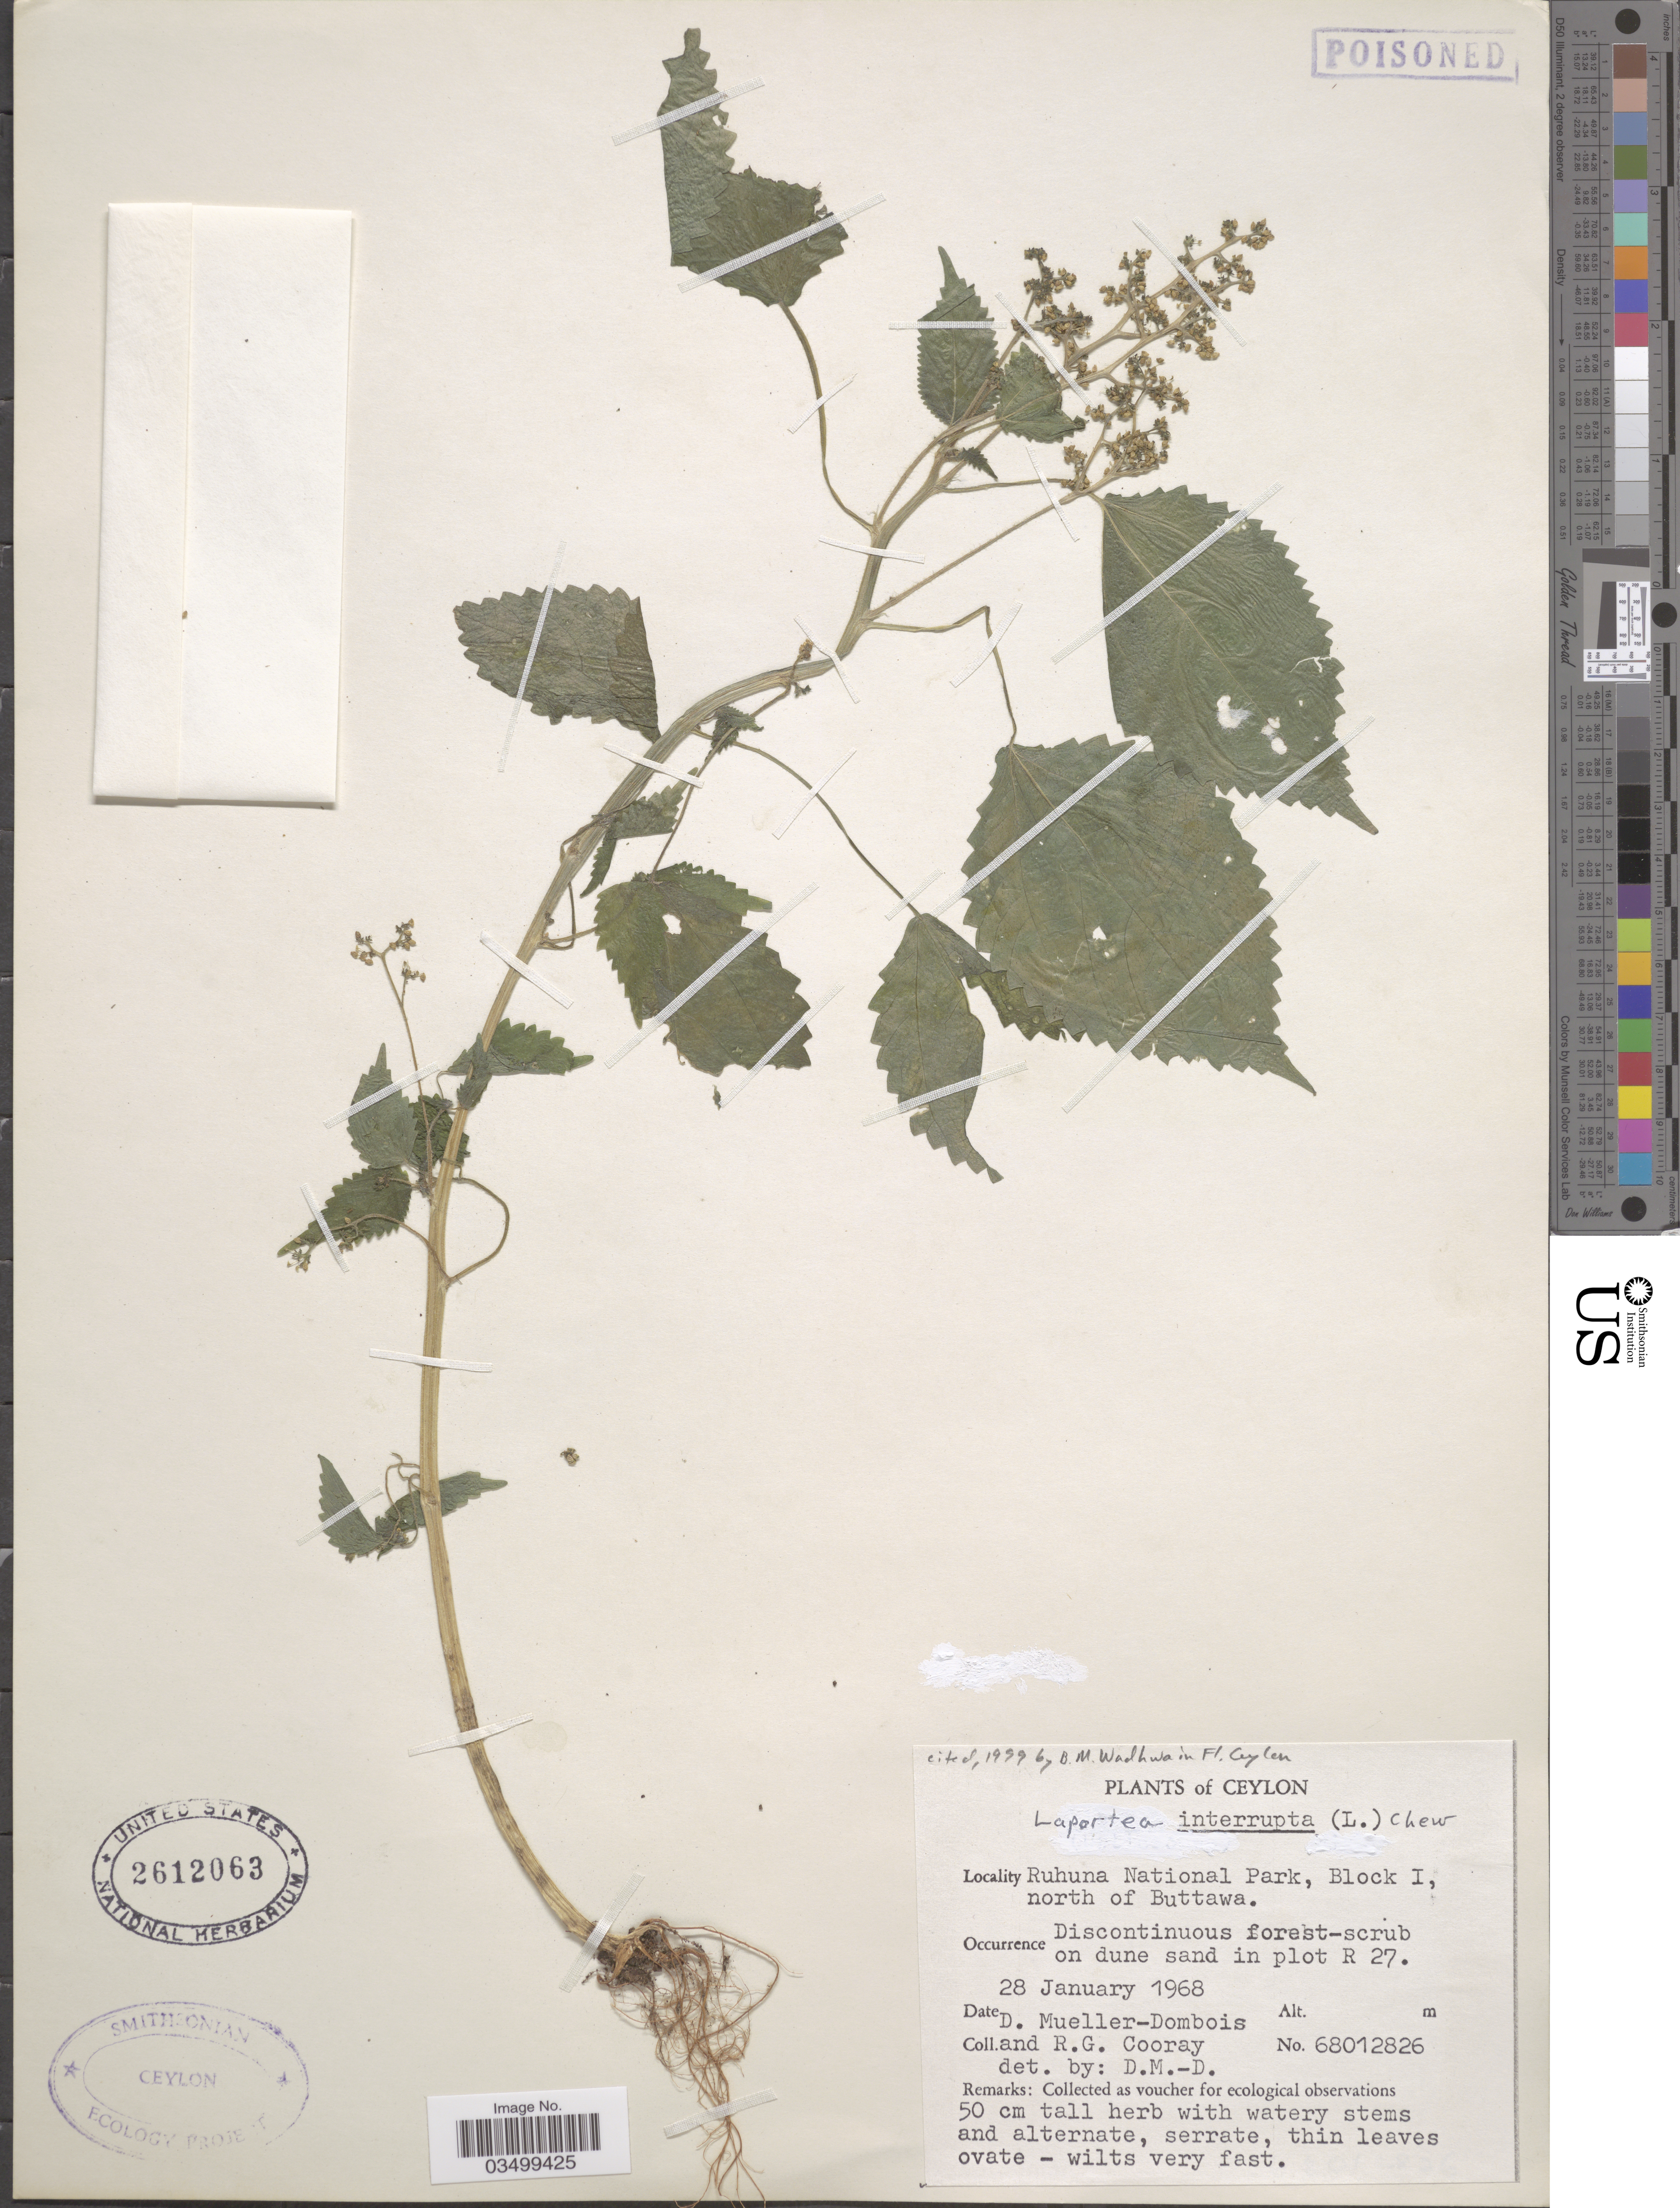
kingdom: Plantae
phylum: Tracheophyta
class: Magnoliopsida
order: Rosales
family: Urticaceae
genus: Laportea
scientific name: Laportea interrupta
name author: (L.) Chew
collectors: D. Mueller-Dombois & R. Cooray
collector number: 68012826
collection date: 1968-01-28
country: Sri Lanka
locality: Ceylon. Ruhuna National Park, Block 1 north of Buttawa. Discontinuous forest-scrub on dune sand in plot R 27.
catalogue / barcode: US 2612063